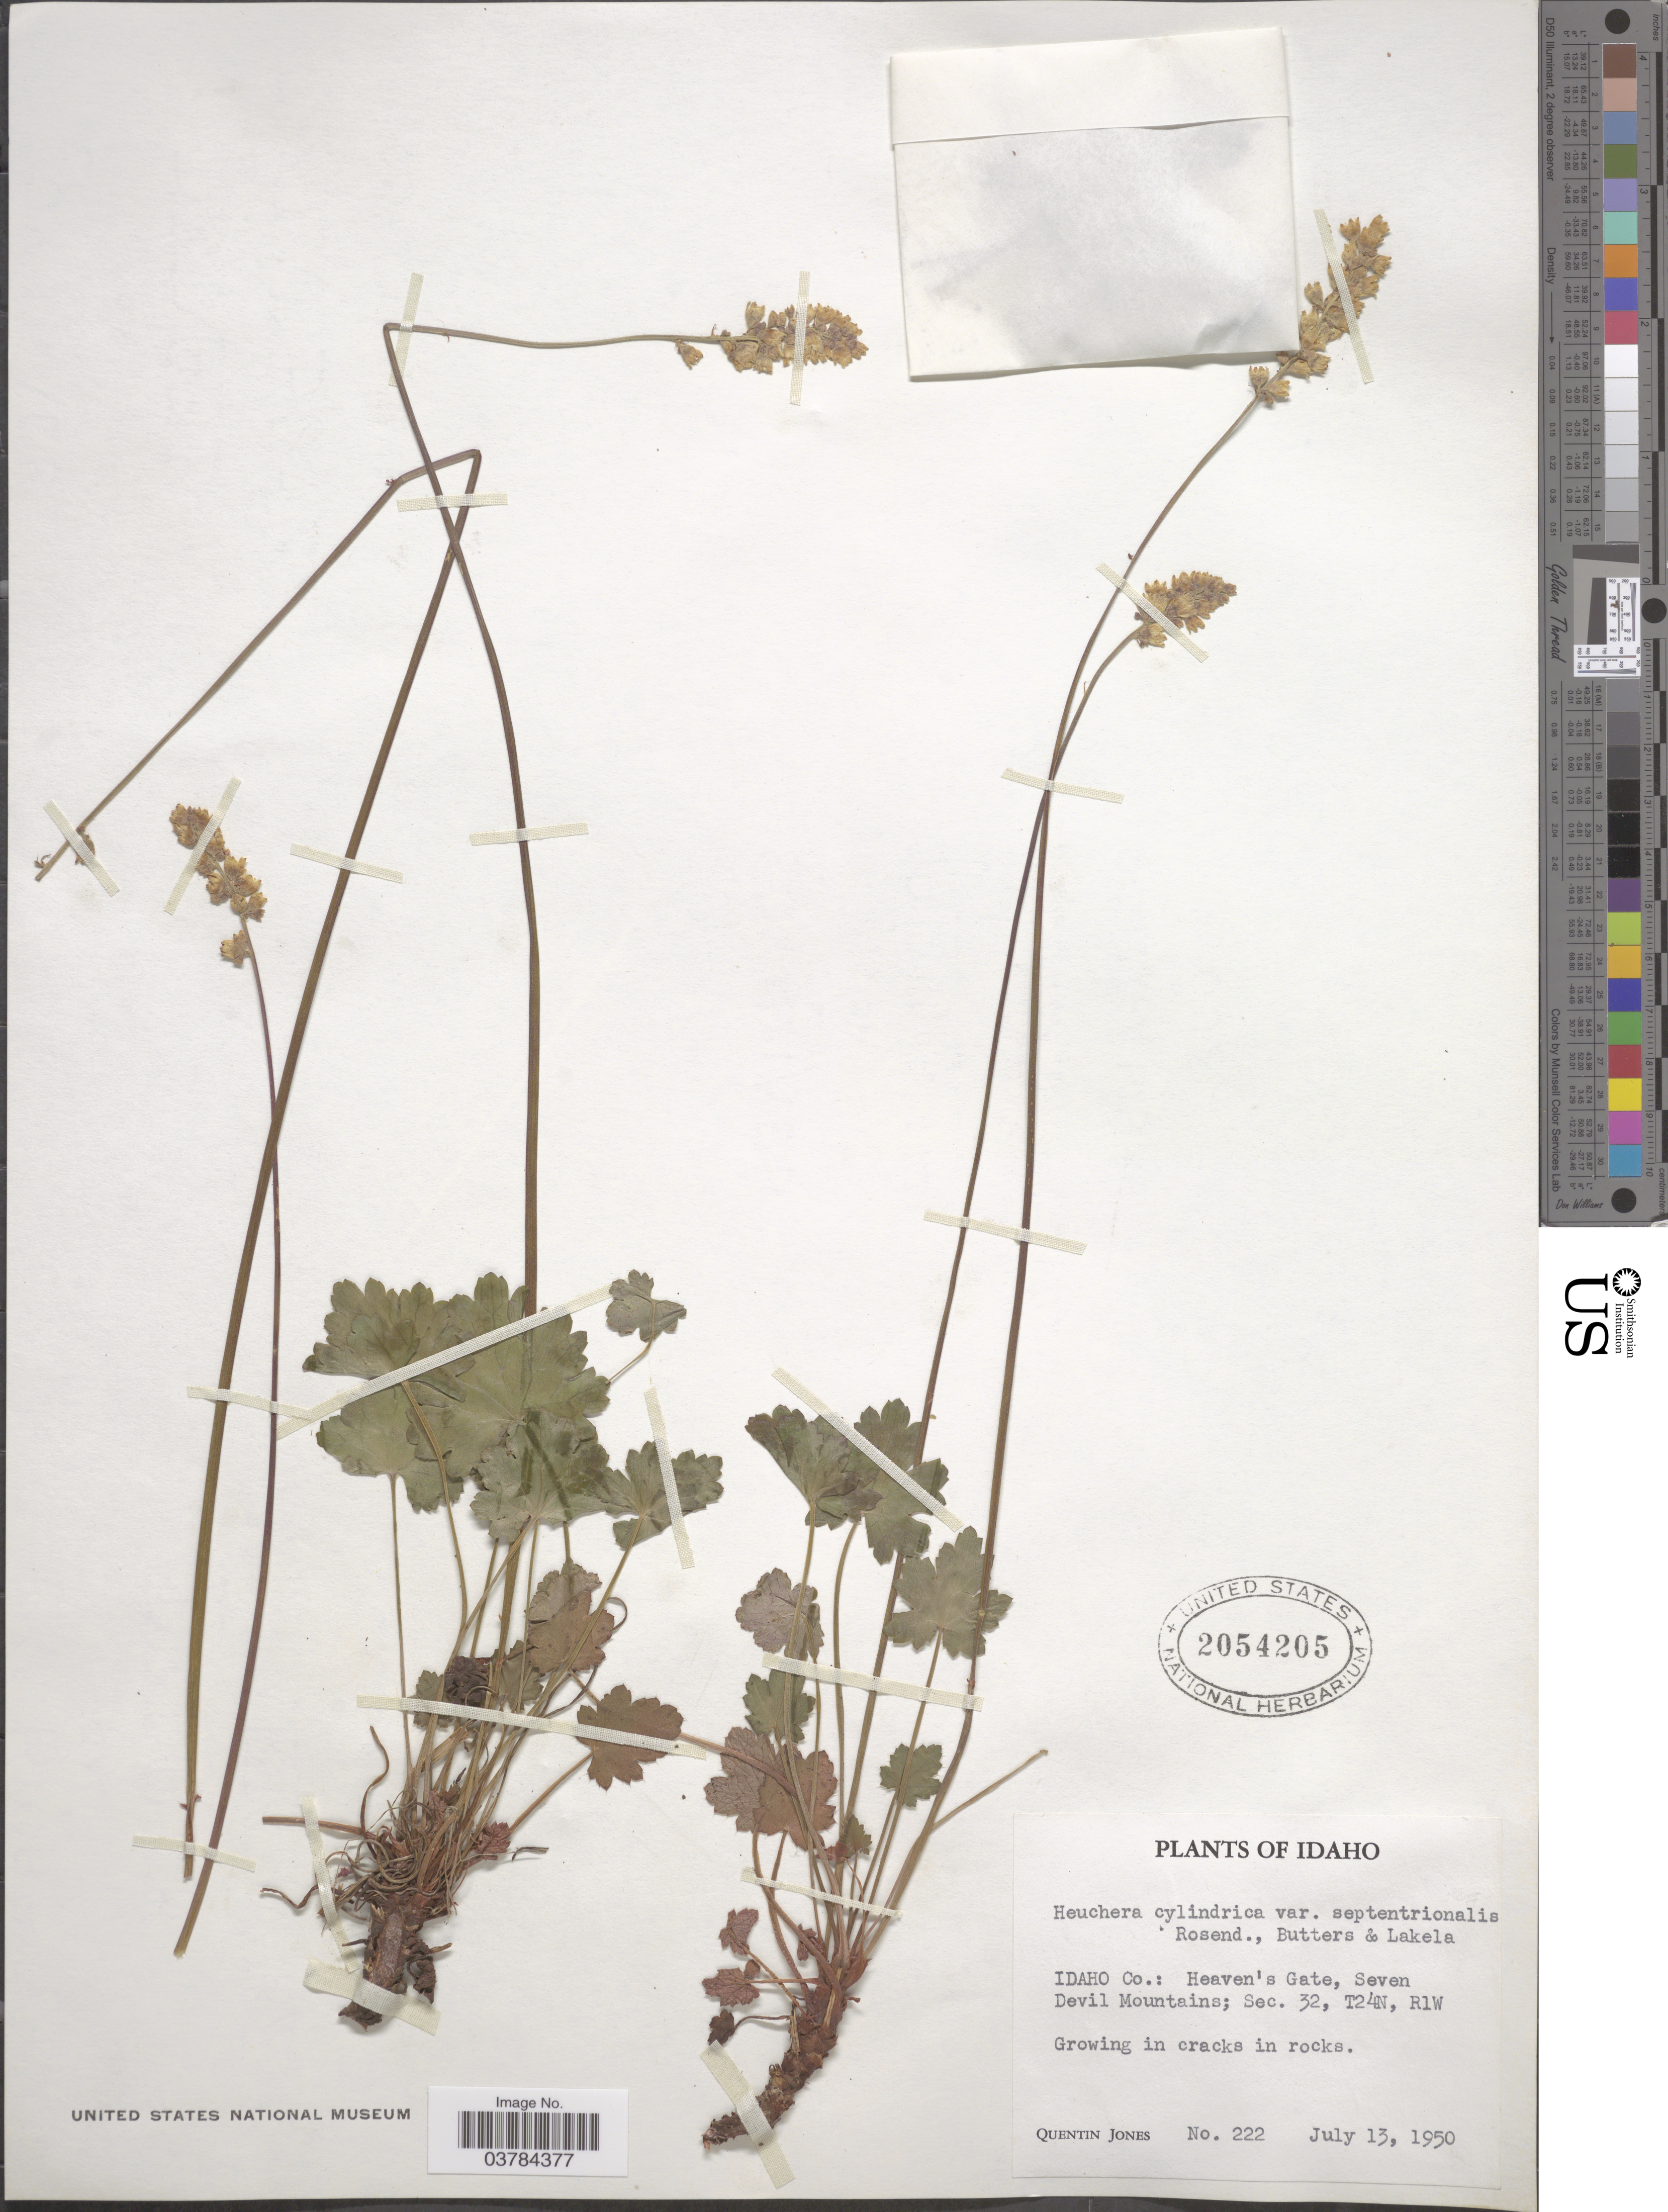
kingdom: Plantae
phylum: Tracheophyta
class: Magnoliopsida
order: Saxifragales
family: Saxifragaceae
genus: Heuchera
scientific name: Heuchera cylindrica var. septentrionalis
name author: Rosend. et al.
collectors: Q. Jones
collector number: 222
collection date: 1950-07-13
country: United States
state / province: Idaho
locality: Idaho Co.: Heaven's Gate, Seven Devil Mountains; Sec. 32, T24N, R1W.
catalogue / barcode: US 2054205